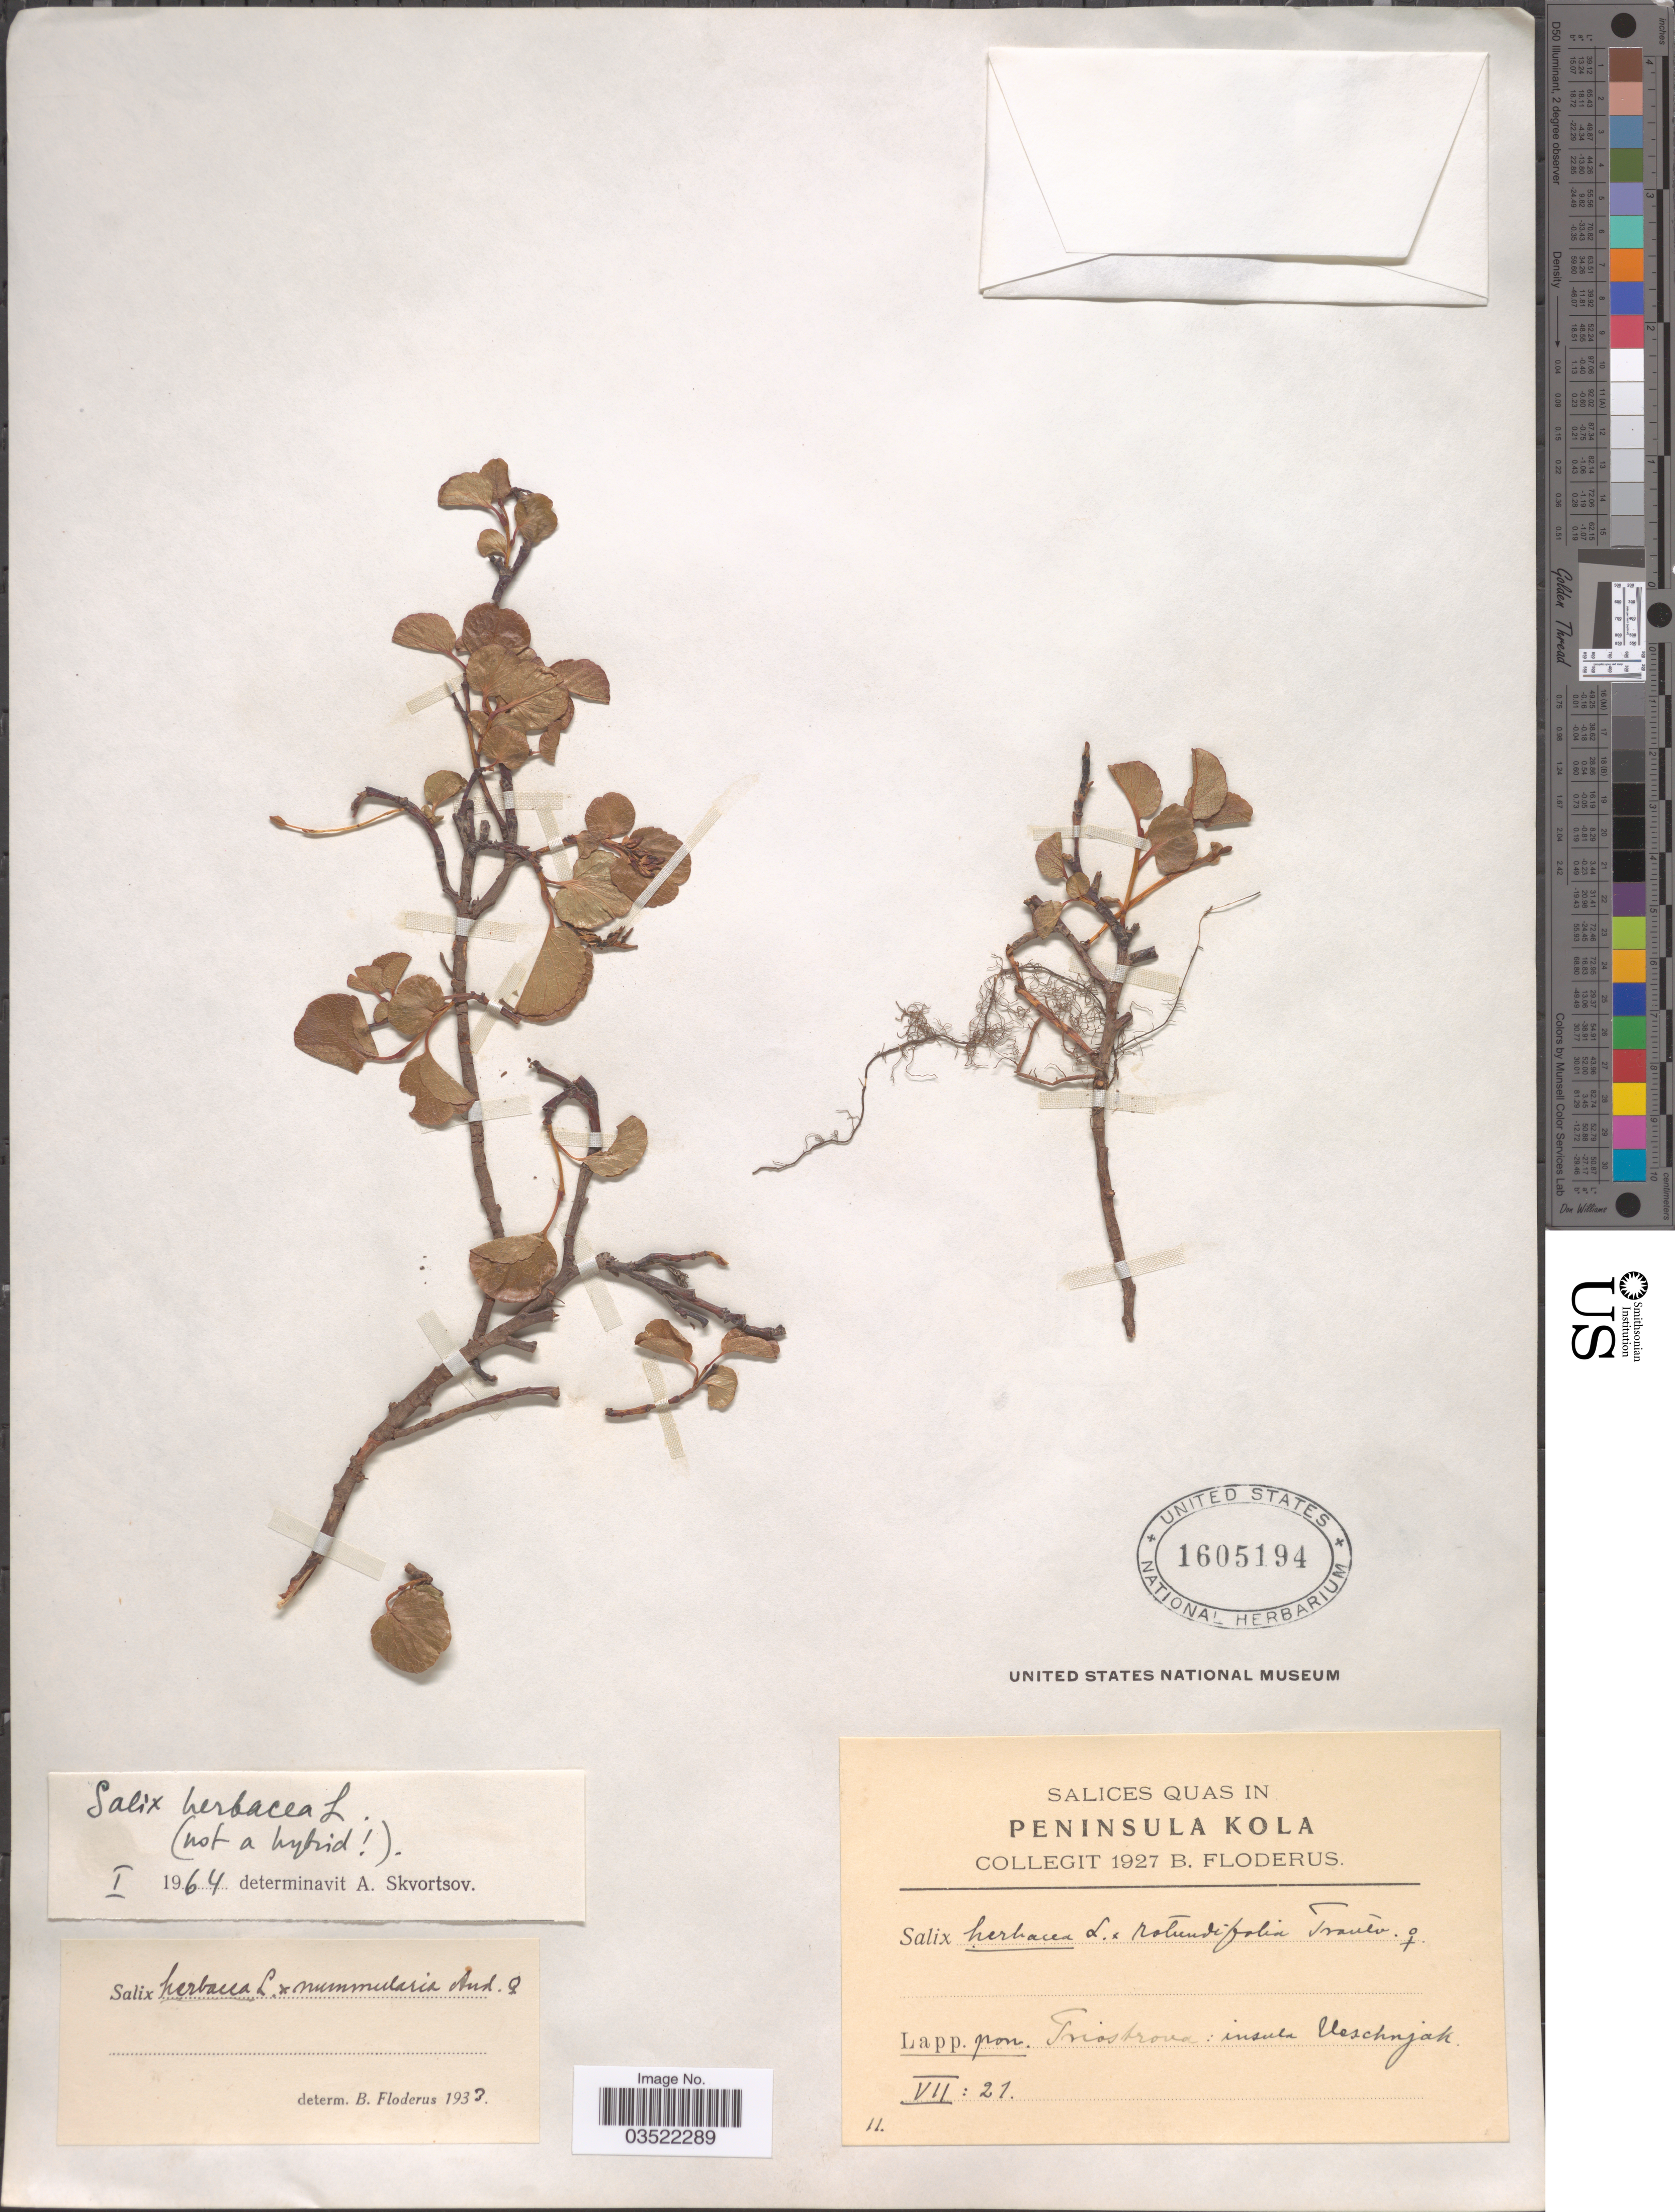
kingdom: Plantae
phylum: Tracheophyta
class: Magnoliopsida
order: Malpighiales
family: Salicaceae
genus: Salix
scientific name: Salix herbacea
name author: L.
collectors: B. G. O. Floderus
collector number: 11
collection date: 1927-07-21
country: Russian Federation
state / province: Murmansk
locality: Peninsula Kola. Lapp. pon. Triostrova: insula Veshnyak.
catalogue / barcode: US 1605194